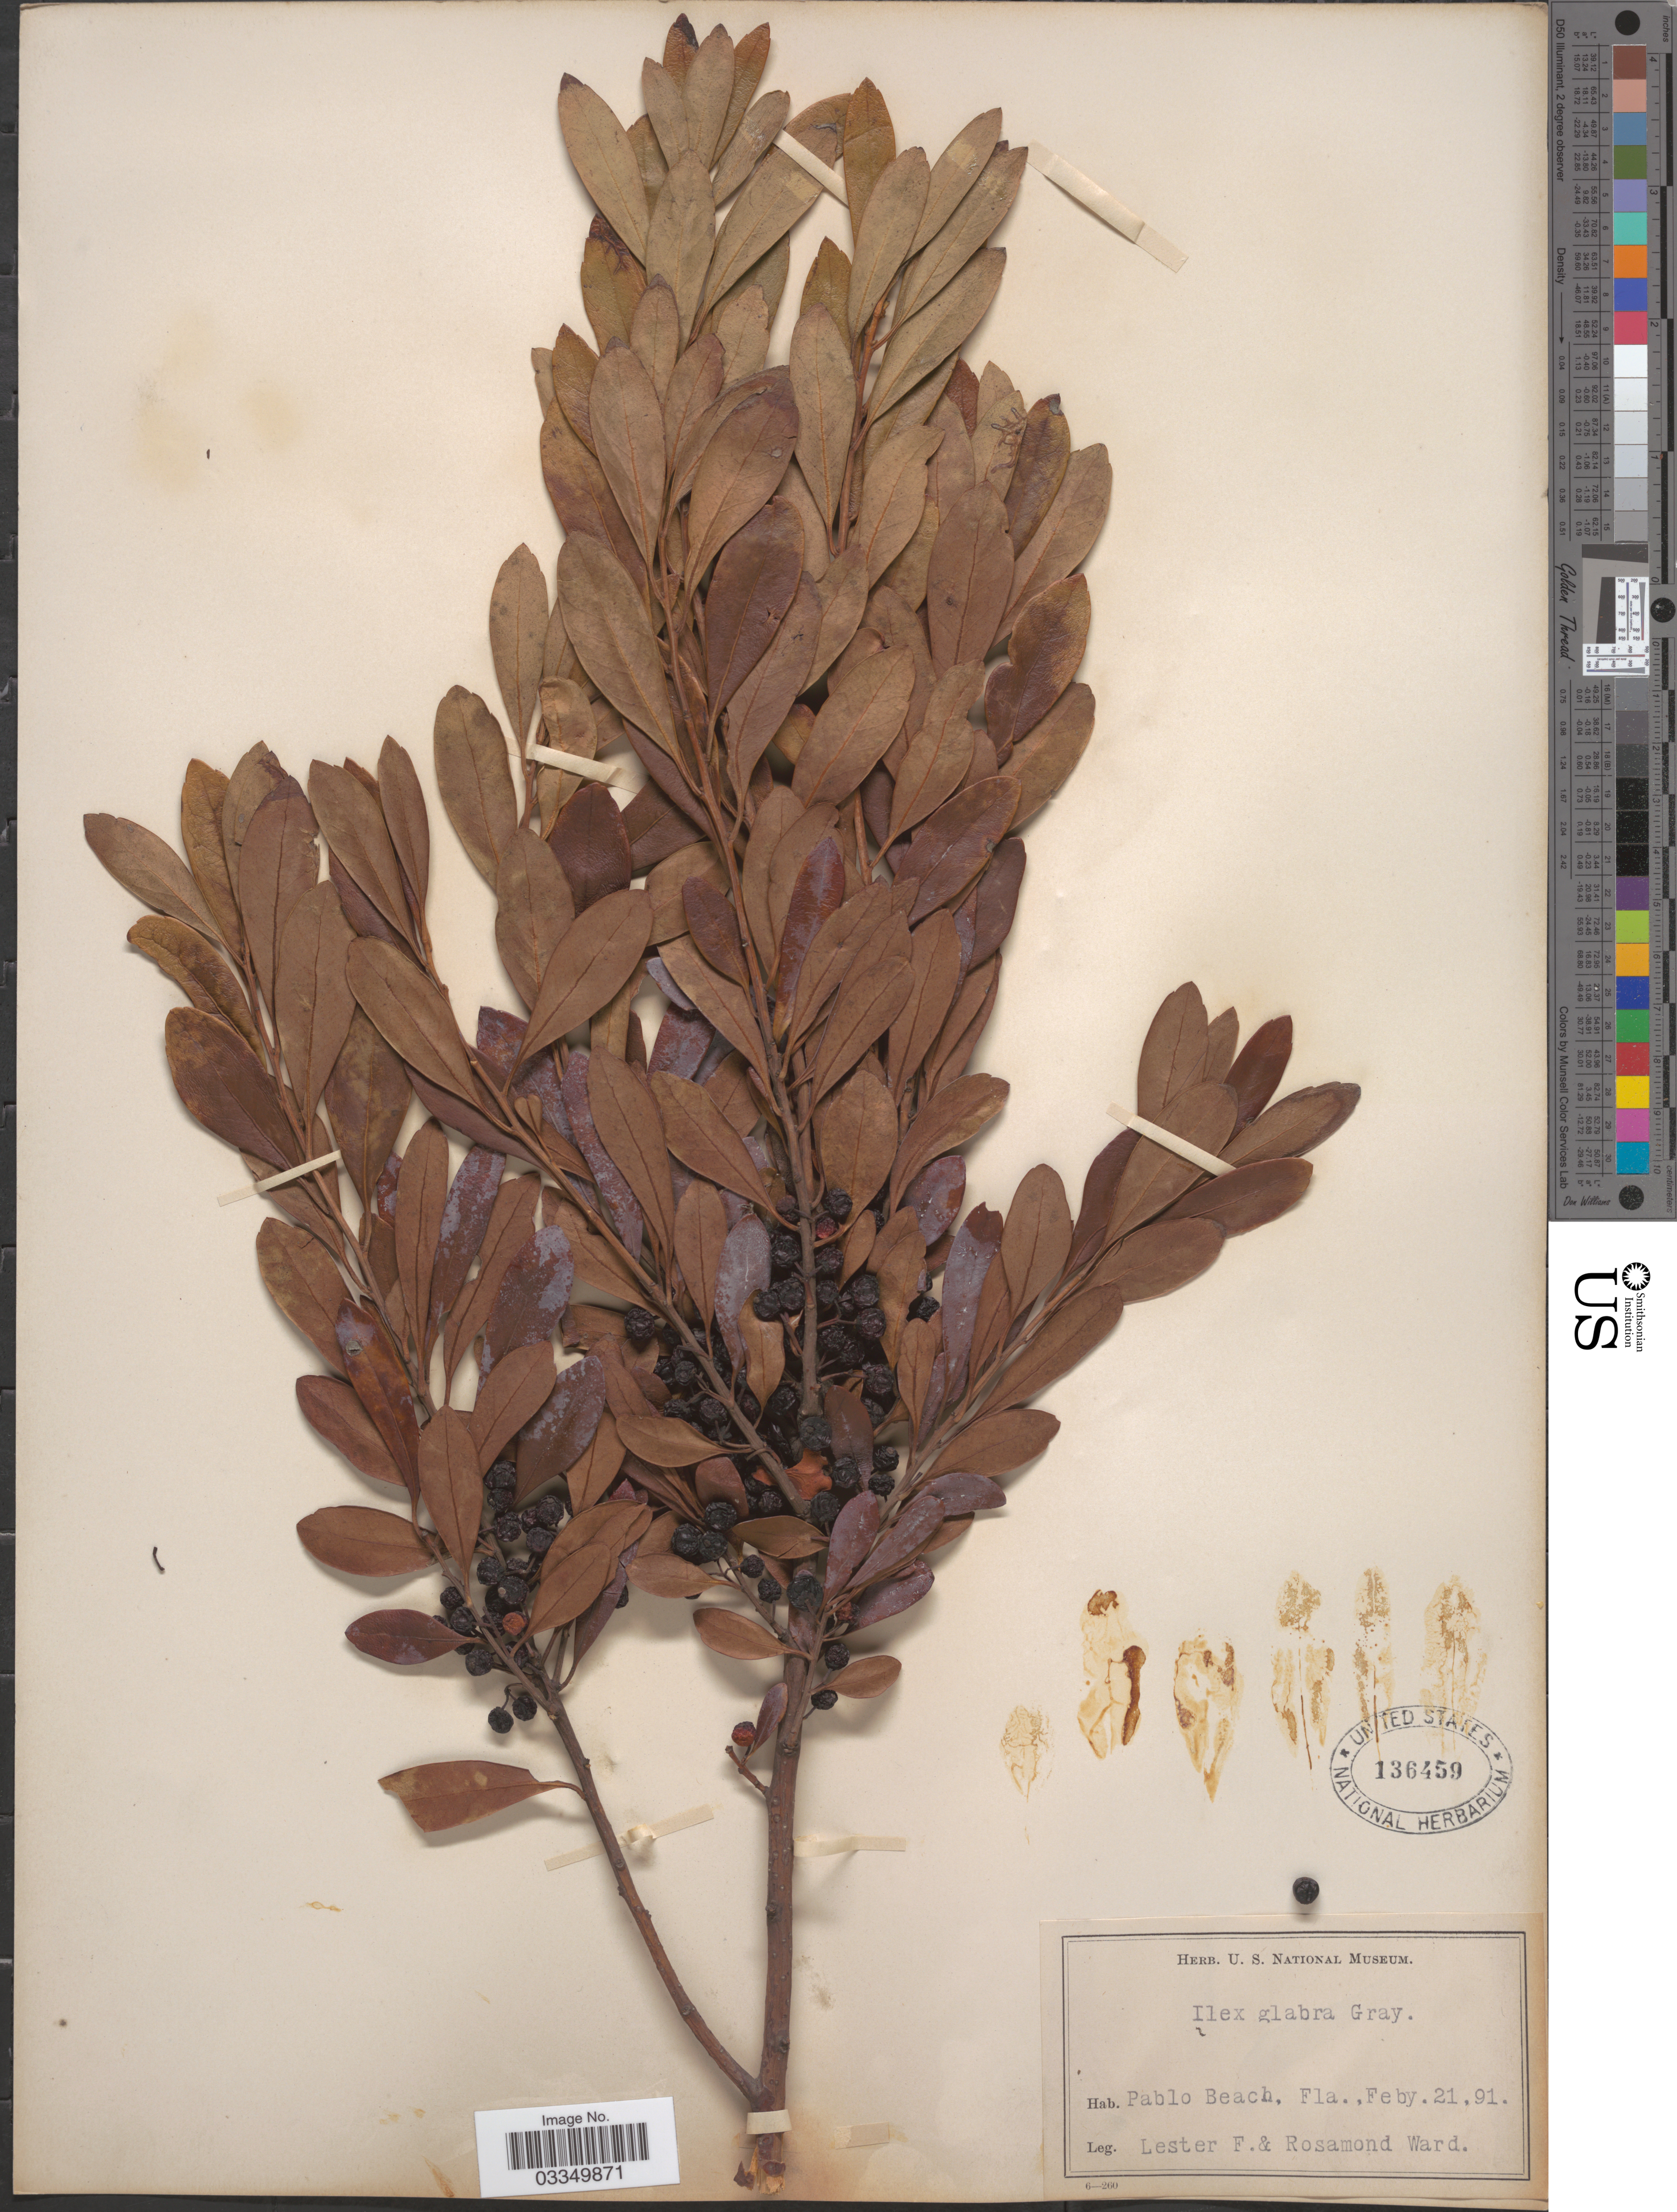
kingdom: Plantae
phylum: Tracheophyta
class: Magnoliopsida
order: Aquifoliales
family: Aquifoliaceae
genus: Ilex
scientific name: Ilex glabra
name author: (L.) A. Gray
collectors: L. F. Ward & R. Ward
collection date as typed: Transcribed d/m/y: 21/2/91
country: United States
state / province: Florida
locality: Pablo Beach.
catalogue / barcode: US 136459